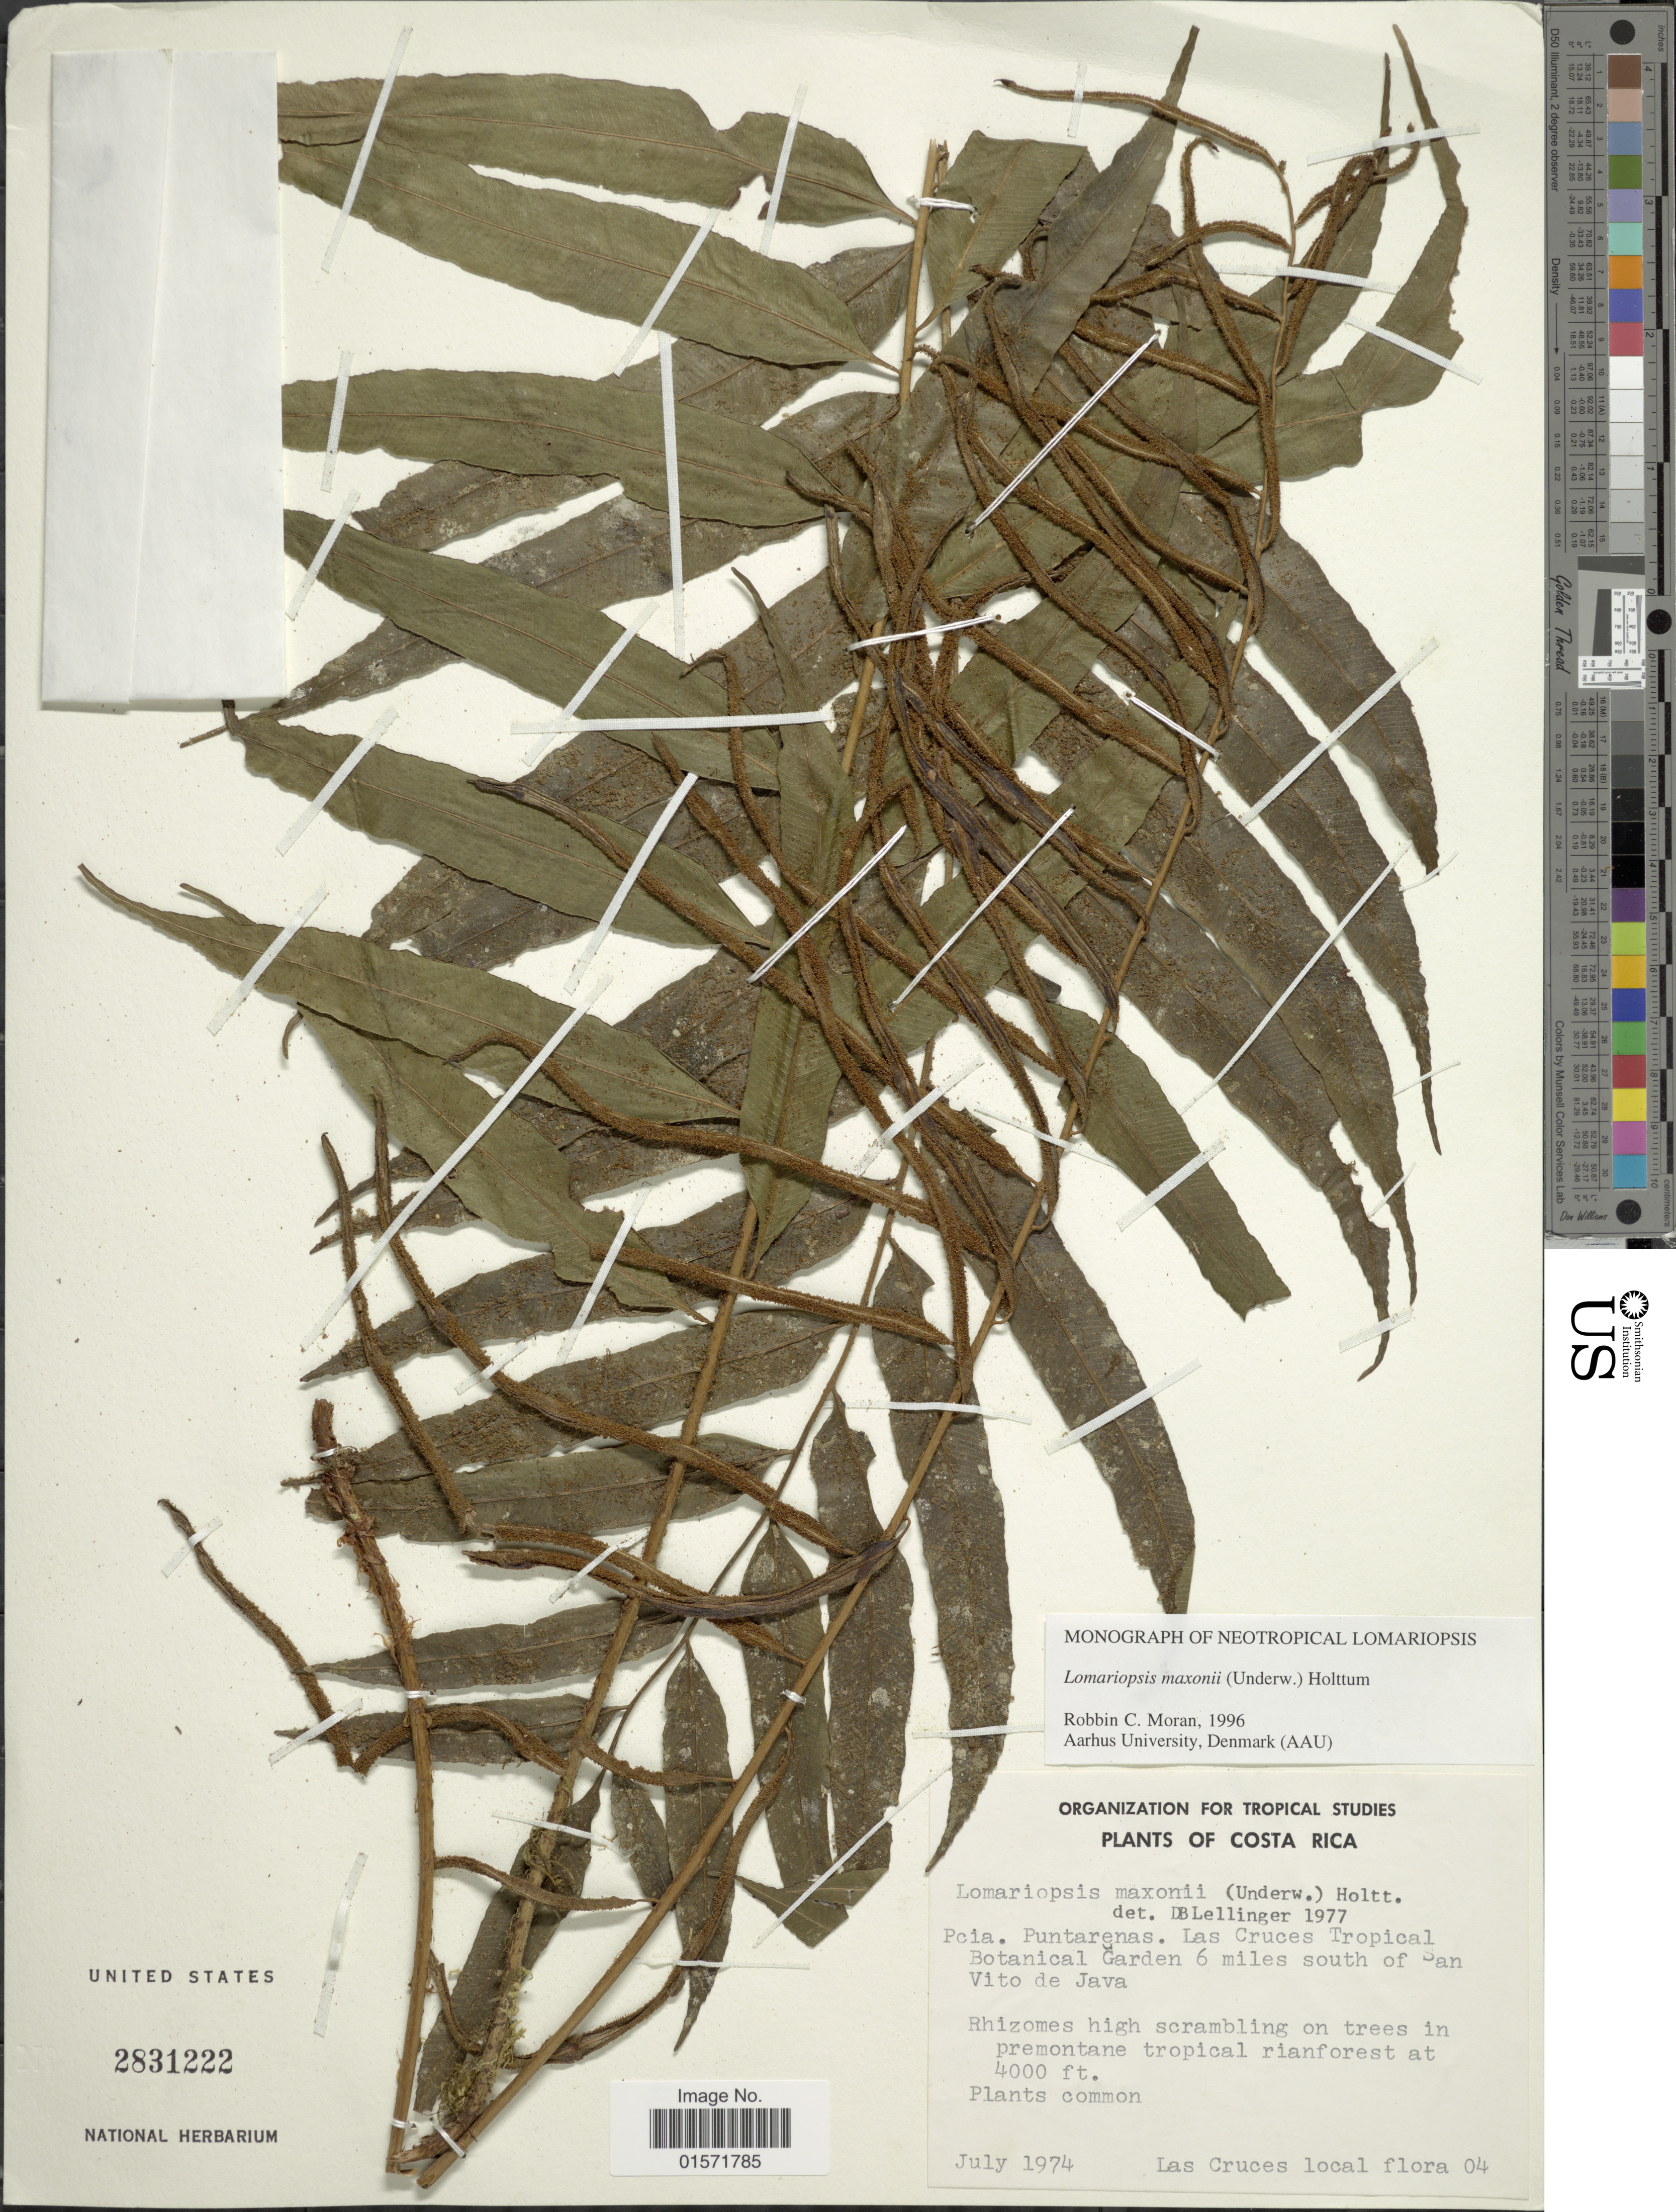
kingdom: Plantae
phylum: Tracheophyta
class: Polypodiopsida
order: Polypodiales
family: Lomariopsidaceae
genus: Lomariopsis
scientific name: Lomariopsis maxonii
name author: (Underw.) Holttum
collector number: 04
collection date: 1974-07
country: Costa Rica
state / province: Puntarenas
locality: Las Cruces Tropical Botanical Garden 6 miles south of San Vito de Java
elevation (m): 1219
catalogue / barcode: US 2831222